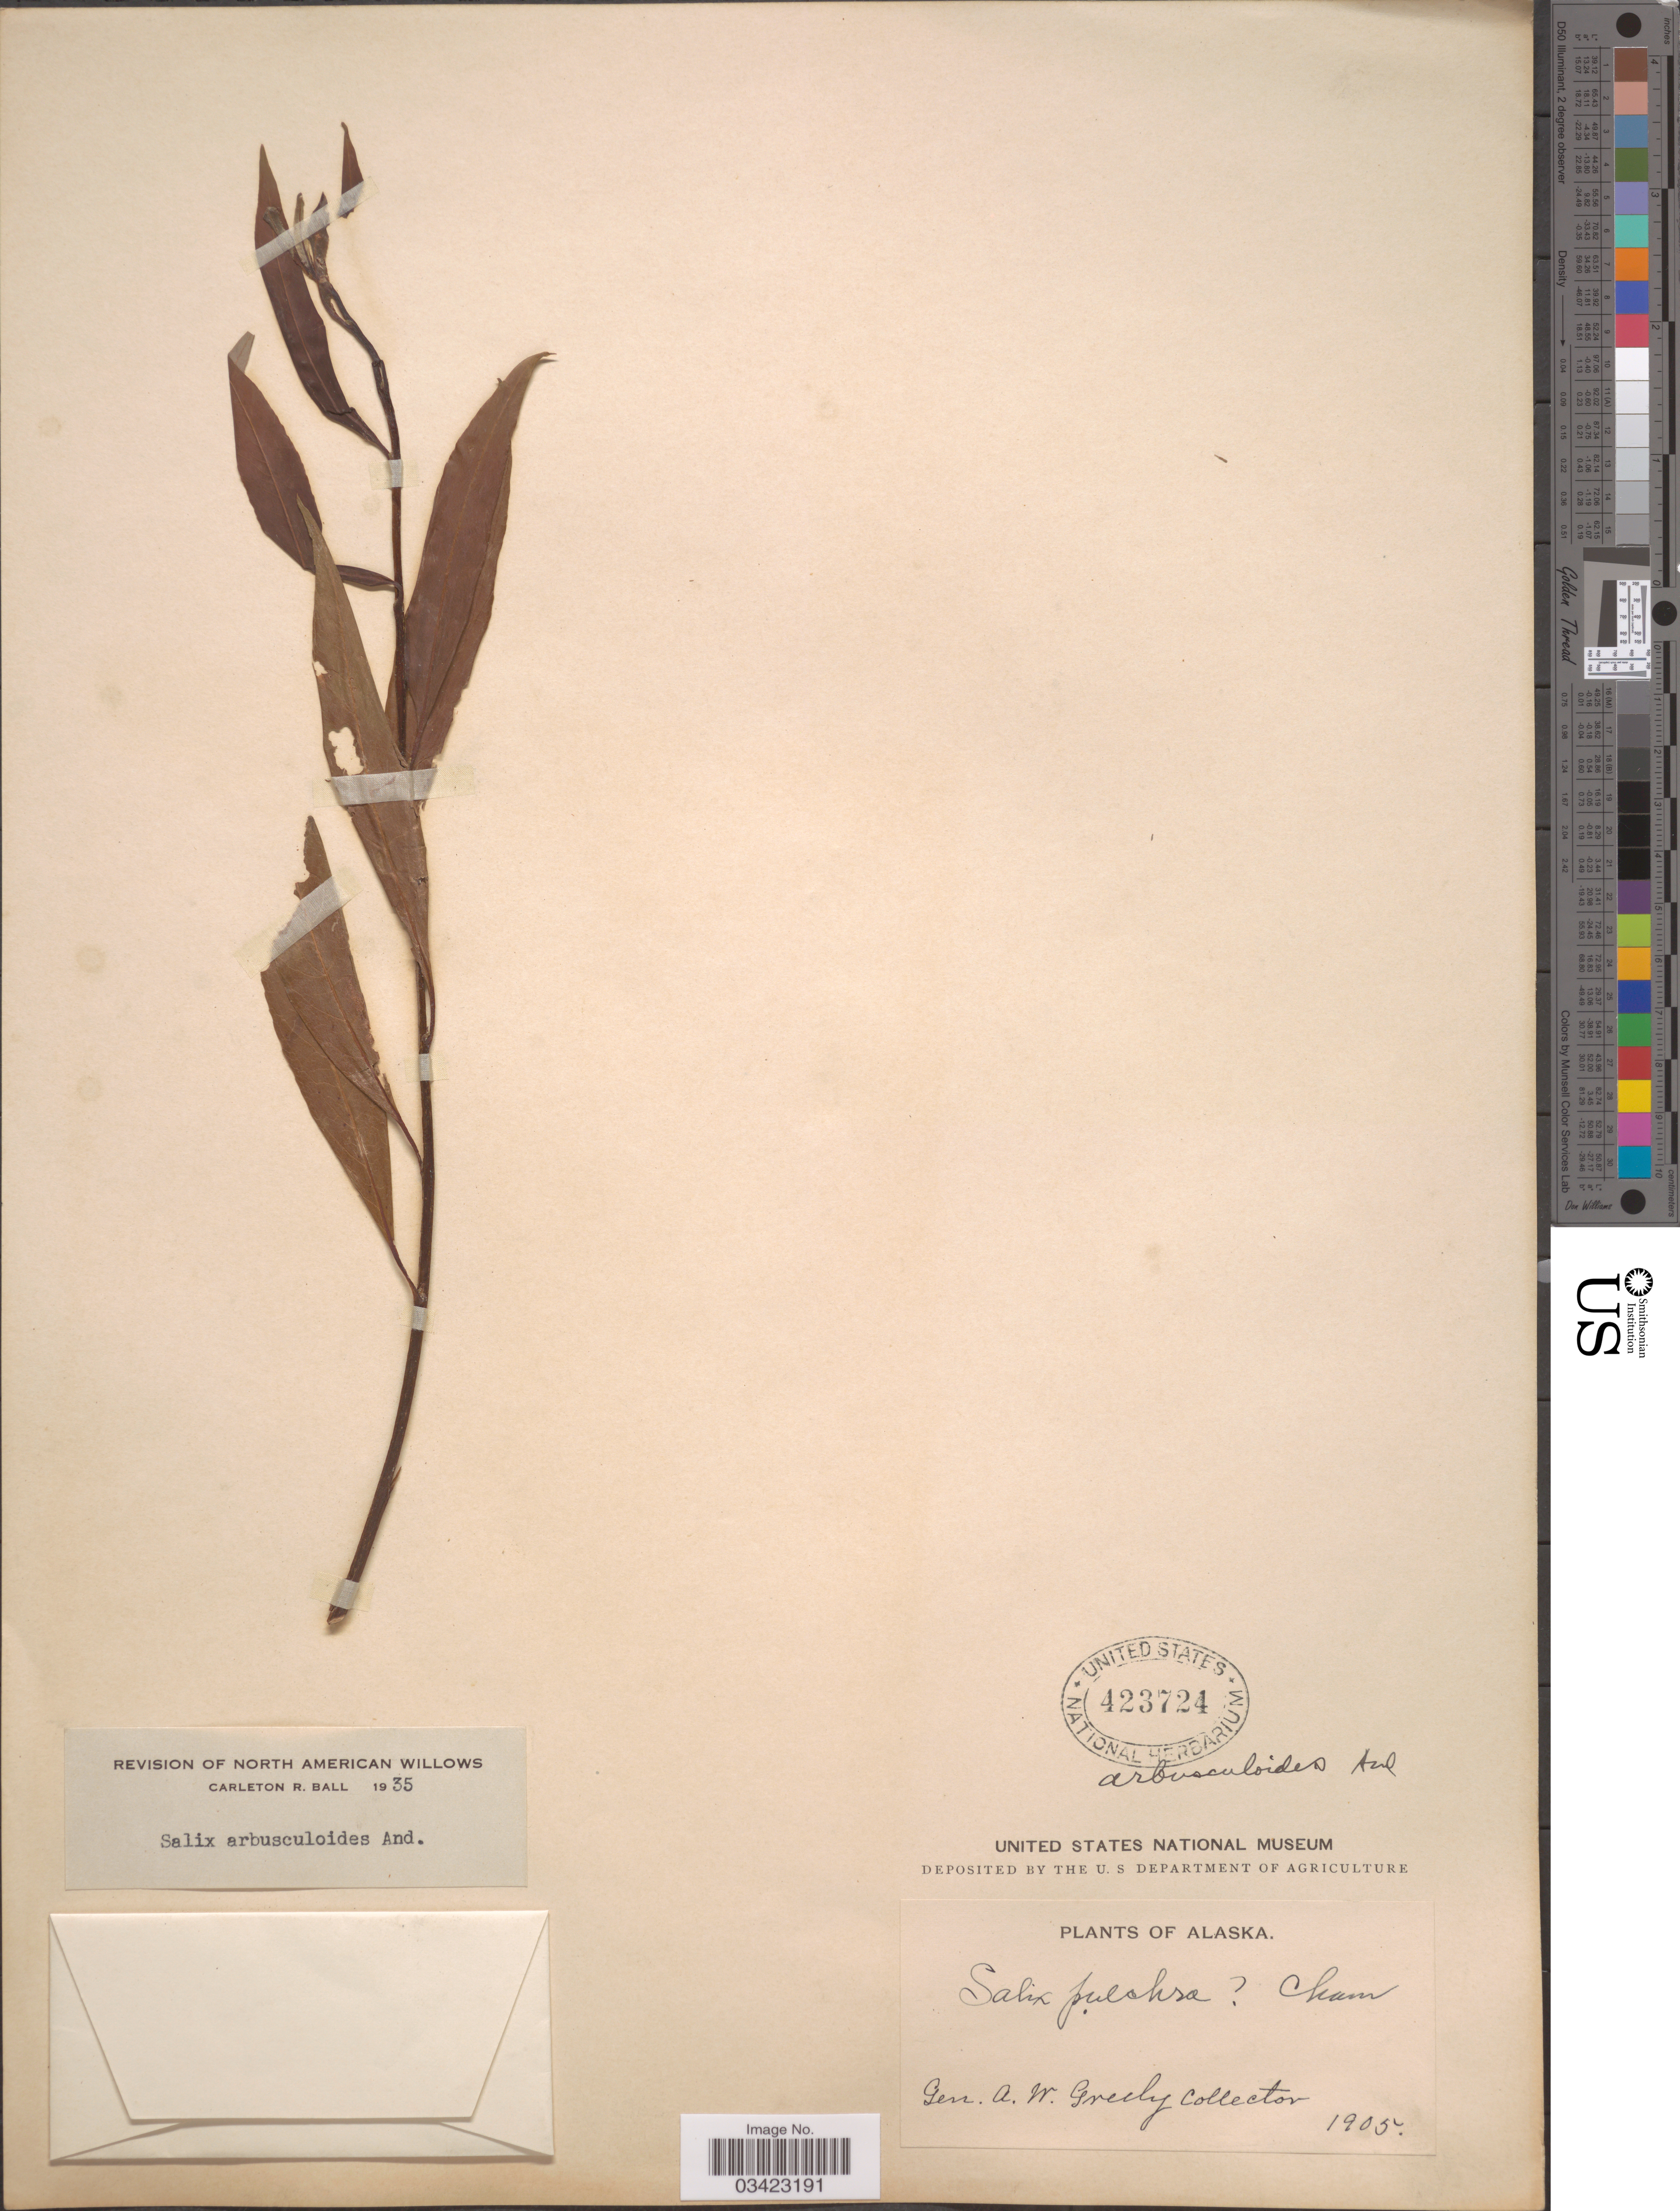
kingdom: Plantae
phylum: Tracheophyta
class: Magnoliopsida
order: Malpighiales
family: Salicaceae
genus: Salix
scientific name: Salix arbusculoides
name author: Andersson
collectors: A. Greely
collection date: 1905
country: United States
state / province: Alaska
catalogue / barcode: US 423724